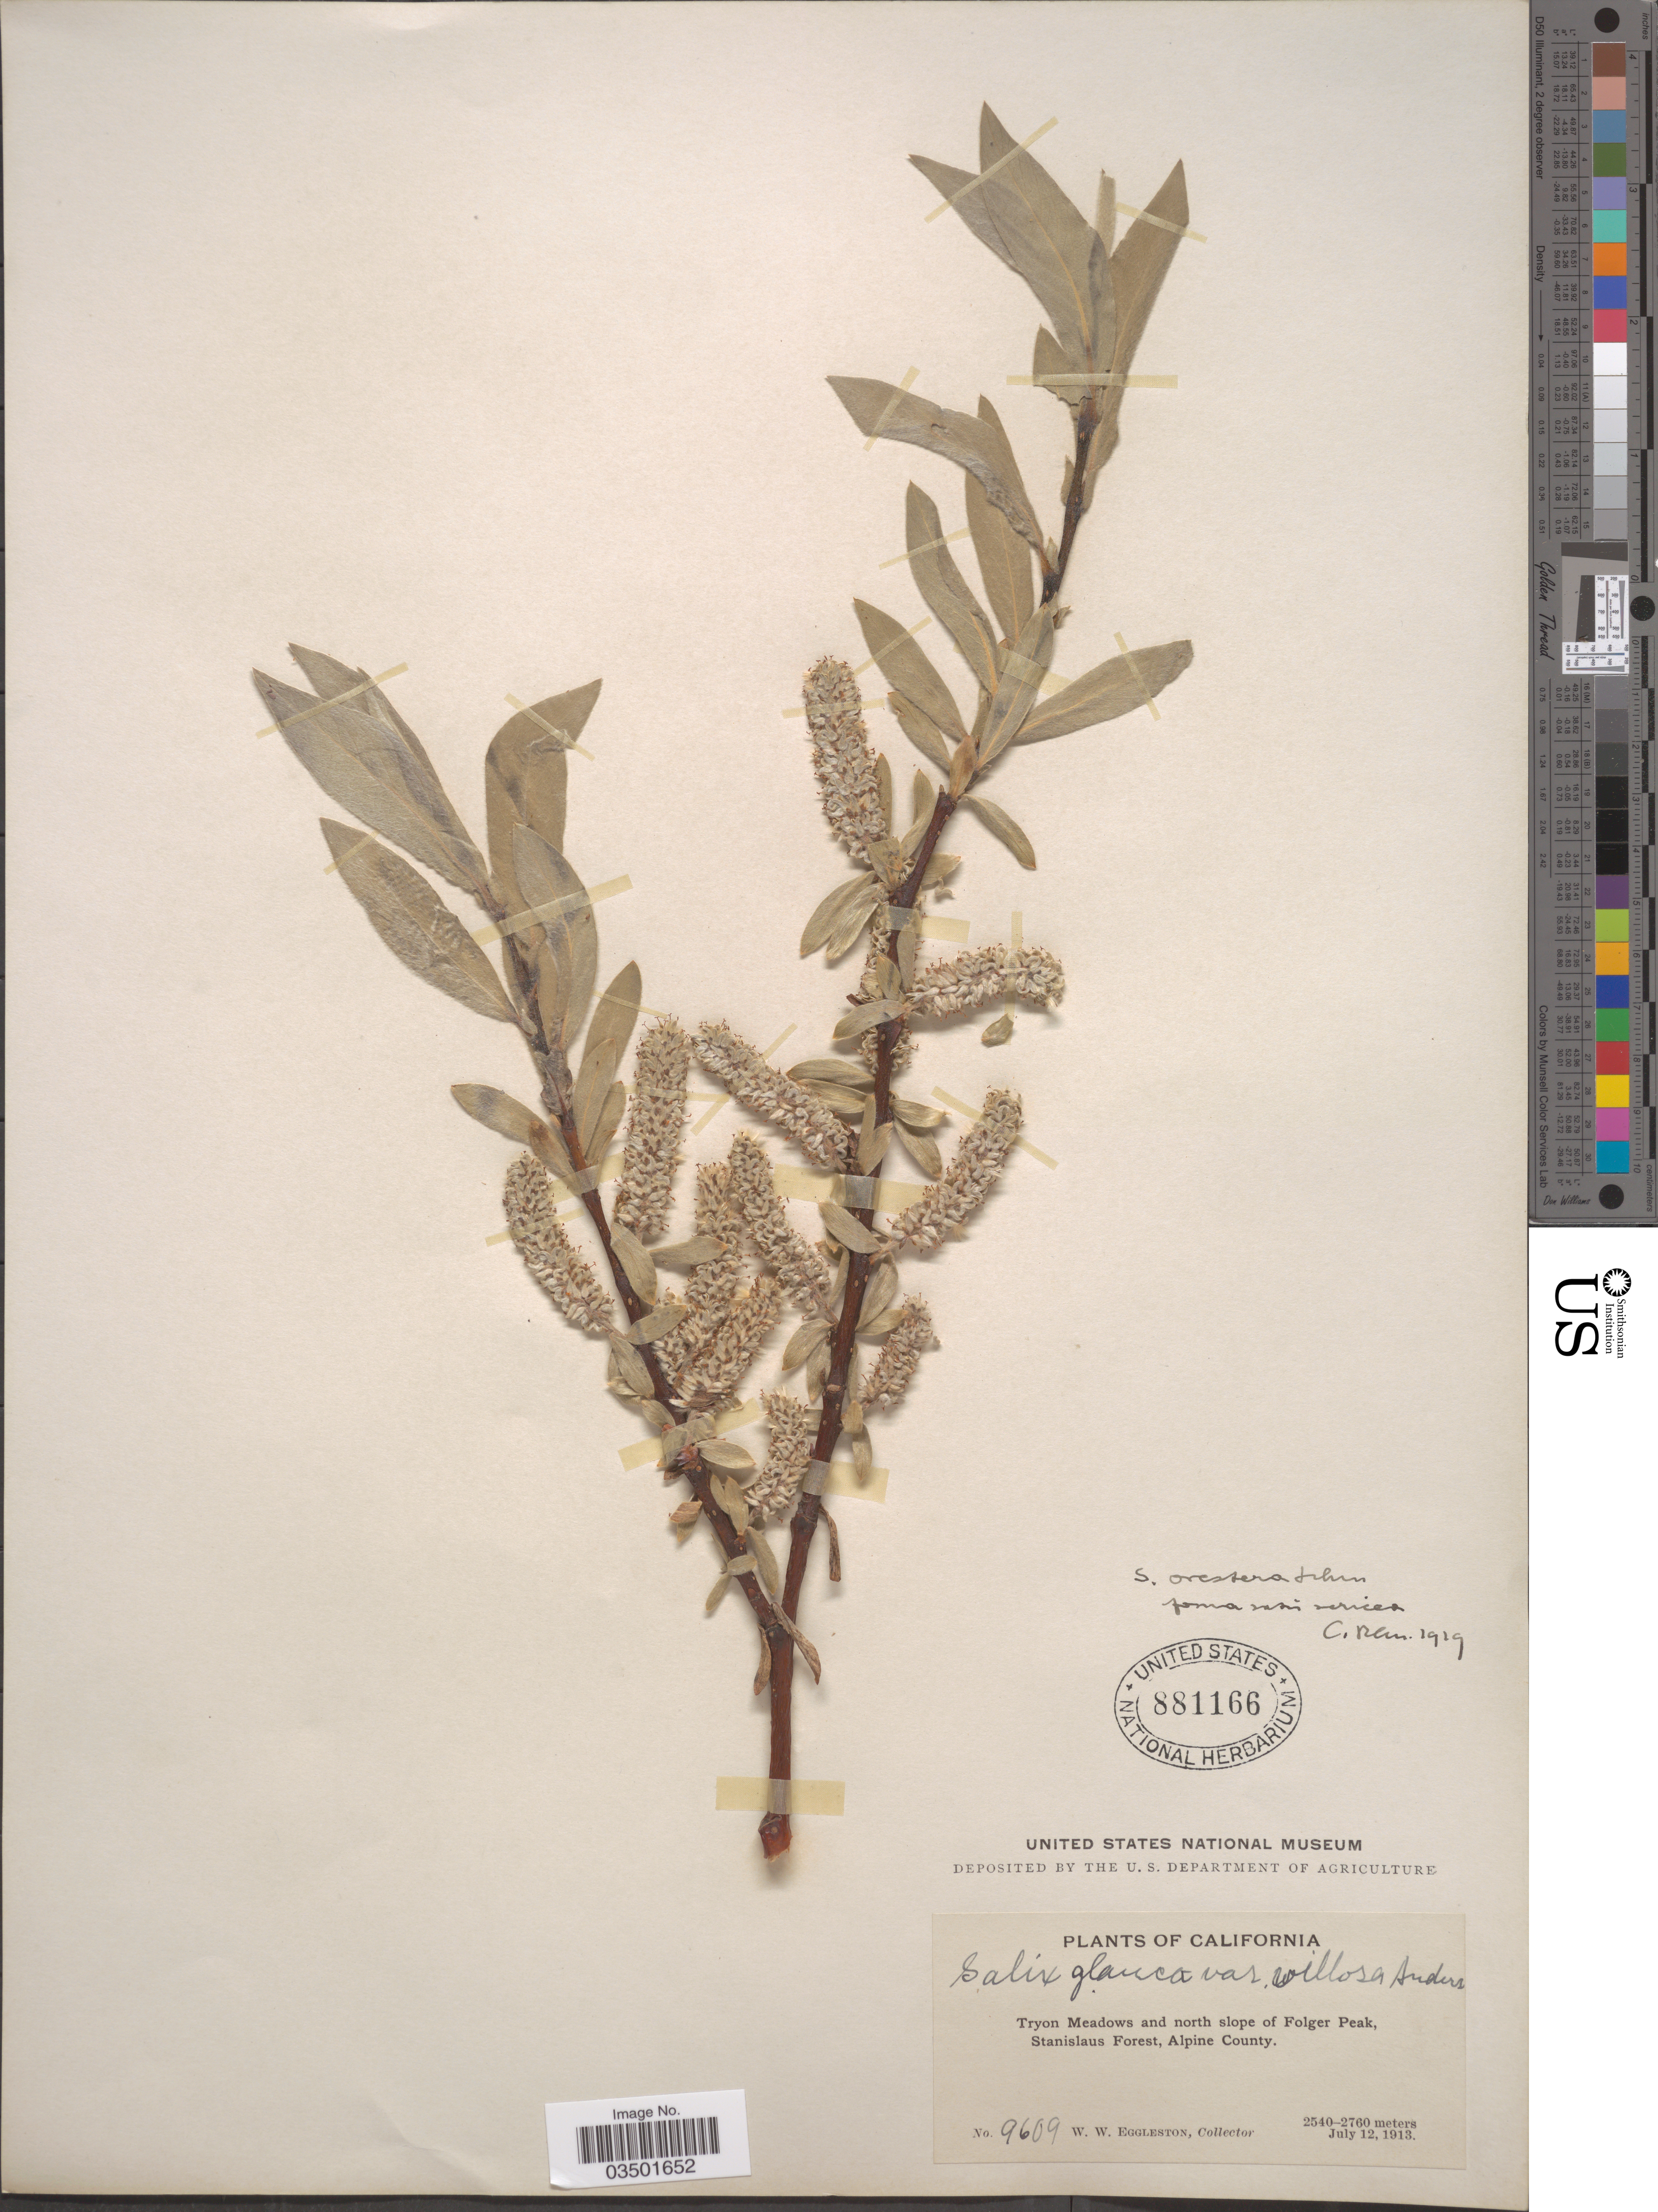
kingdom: Plantae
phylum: Tracheophyta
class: Magnoliopsida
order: Malpighiales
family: Salicaceae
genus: Salix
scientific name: Salix orestera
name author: C.K. Schneid.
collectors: W. W. Eggleston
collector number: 9609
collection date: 1913-07-12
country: United States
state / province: California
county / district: Alpine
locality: Tryon Meadows and north slope of Folger Peak, Stanislaus Forest, Alpine County.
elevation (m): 2540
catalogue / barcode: US 881166